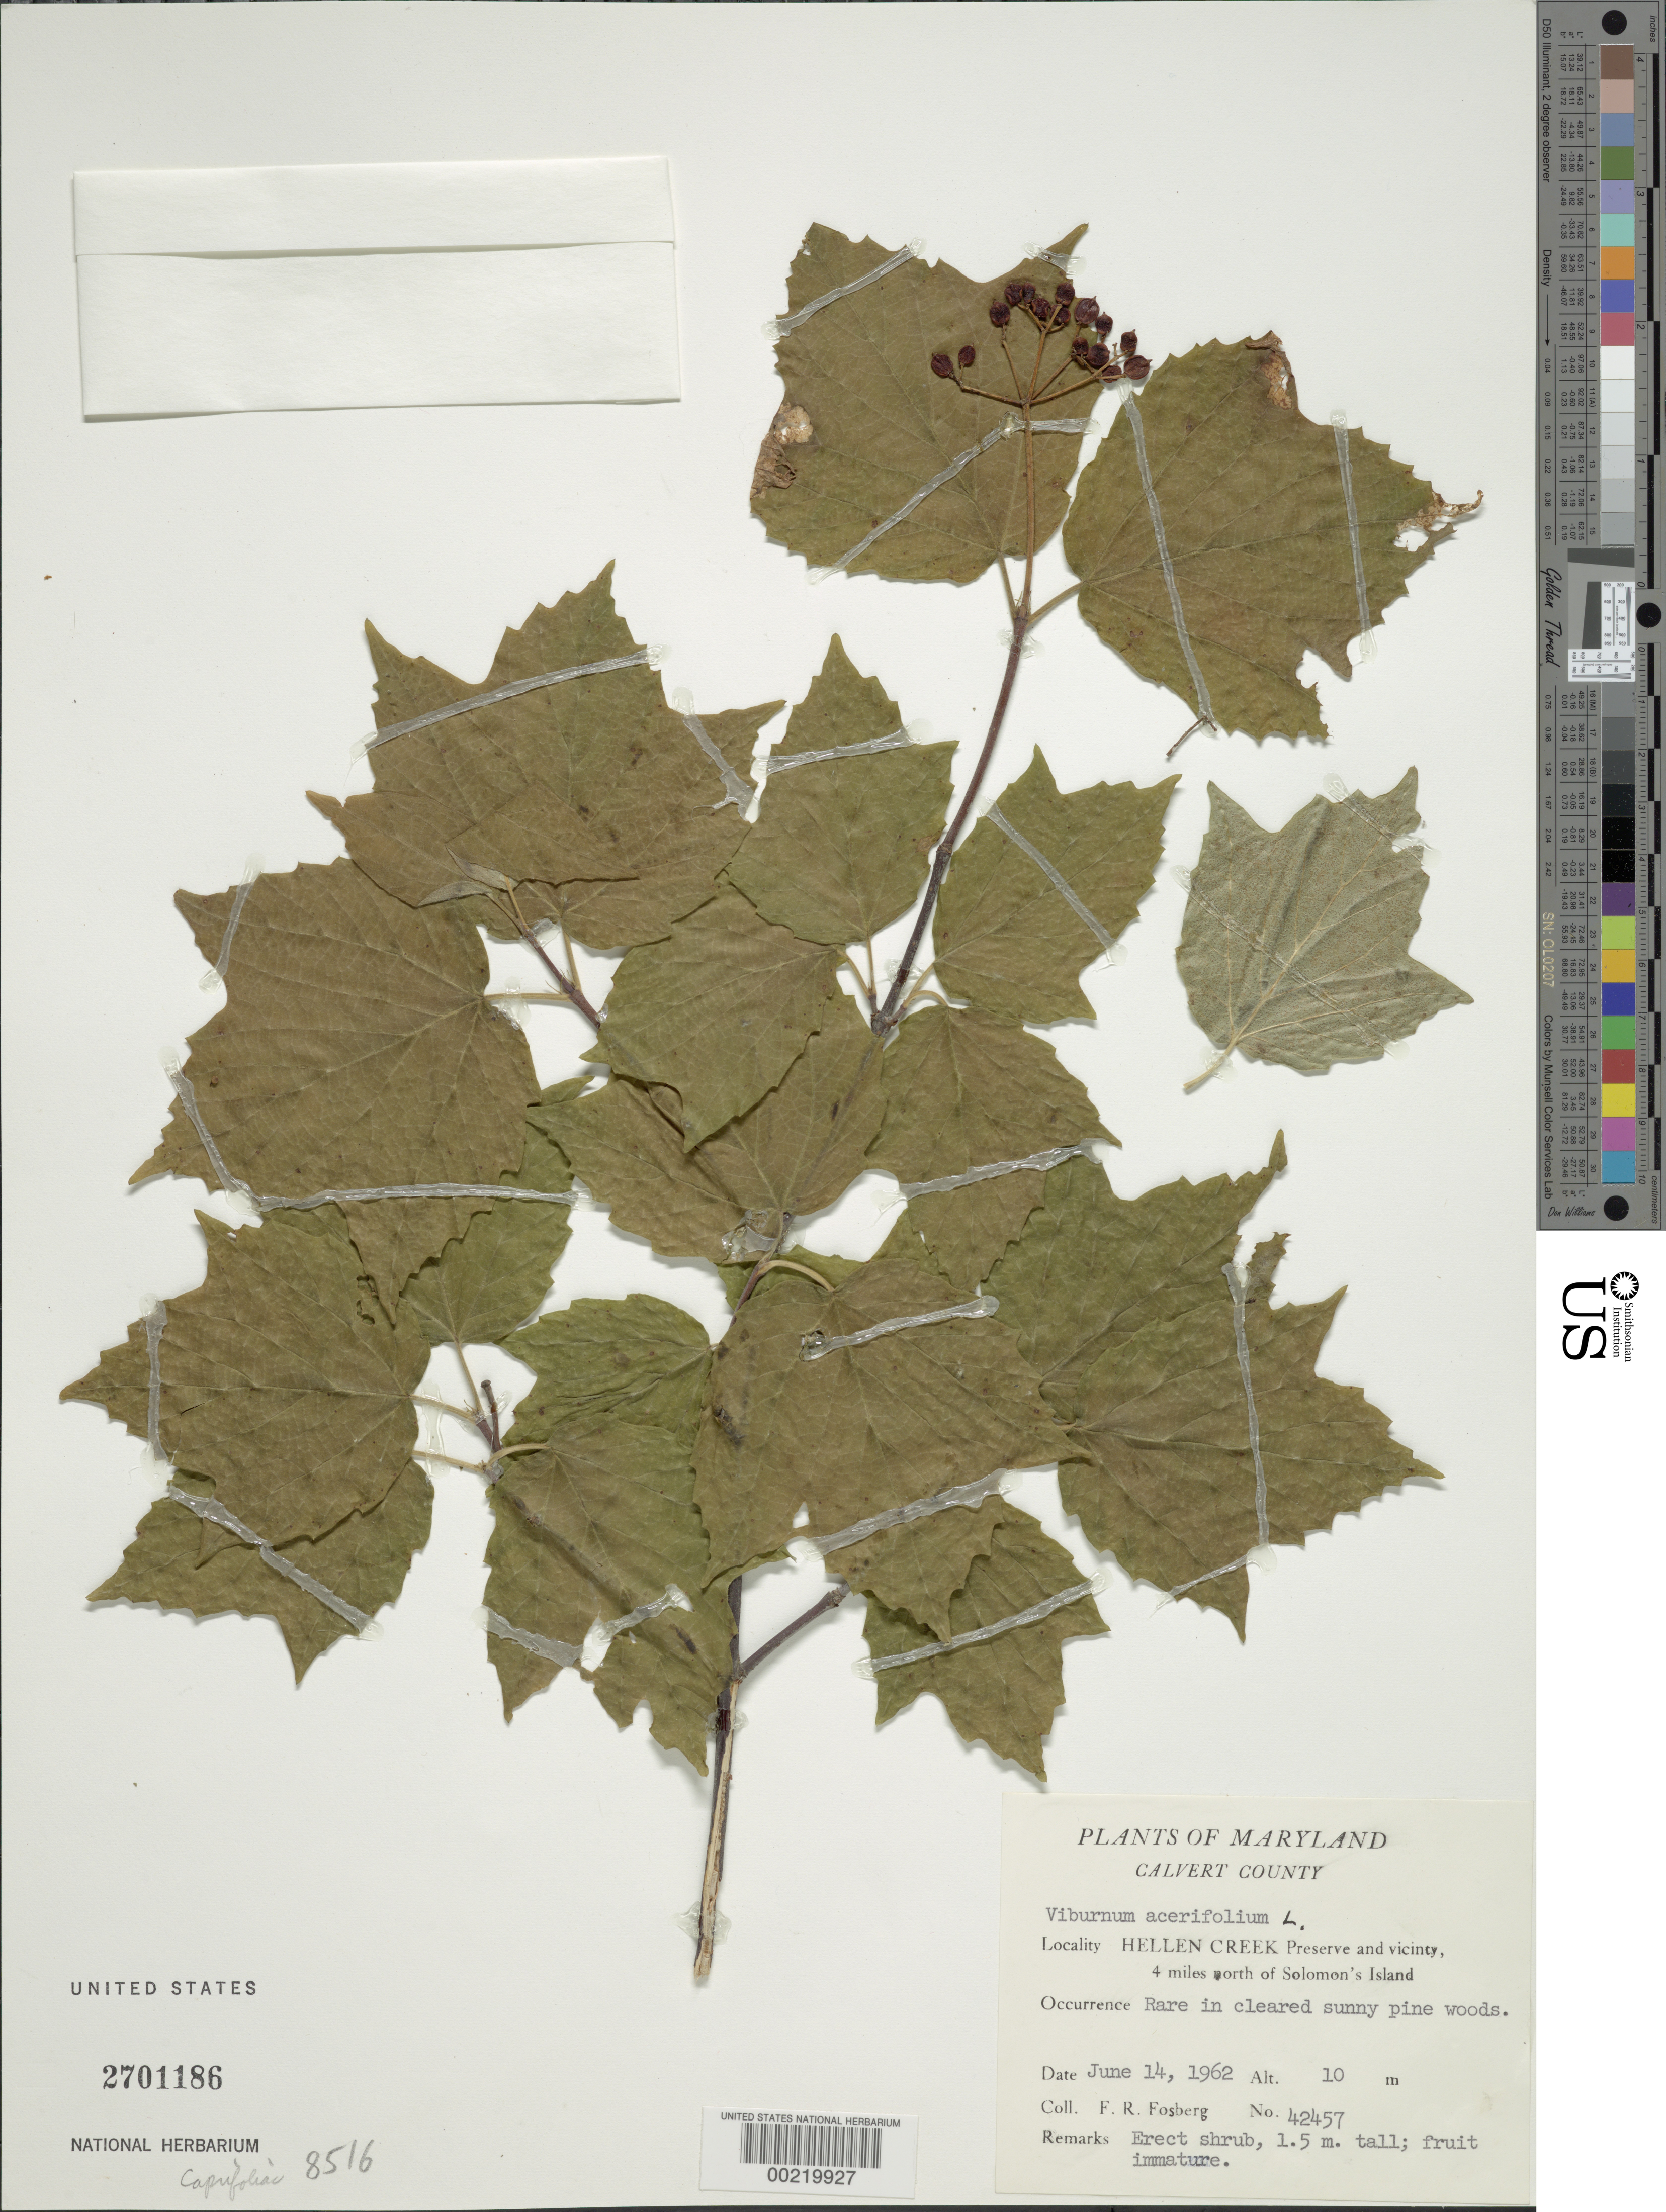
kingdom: Plantae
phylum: Tracheophyta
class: Magnoliopsida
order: Dipsacales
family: Viburnaceae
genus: Viburnum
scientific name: Viburnum acerifolium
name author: L.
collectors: F. R. Fosberg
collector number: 42457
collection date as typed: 14 Jun 1962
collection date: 1962-06-14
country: United States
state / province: Maryland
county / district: Calvert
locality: Hellen Creek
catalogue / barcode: US 2701186